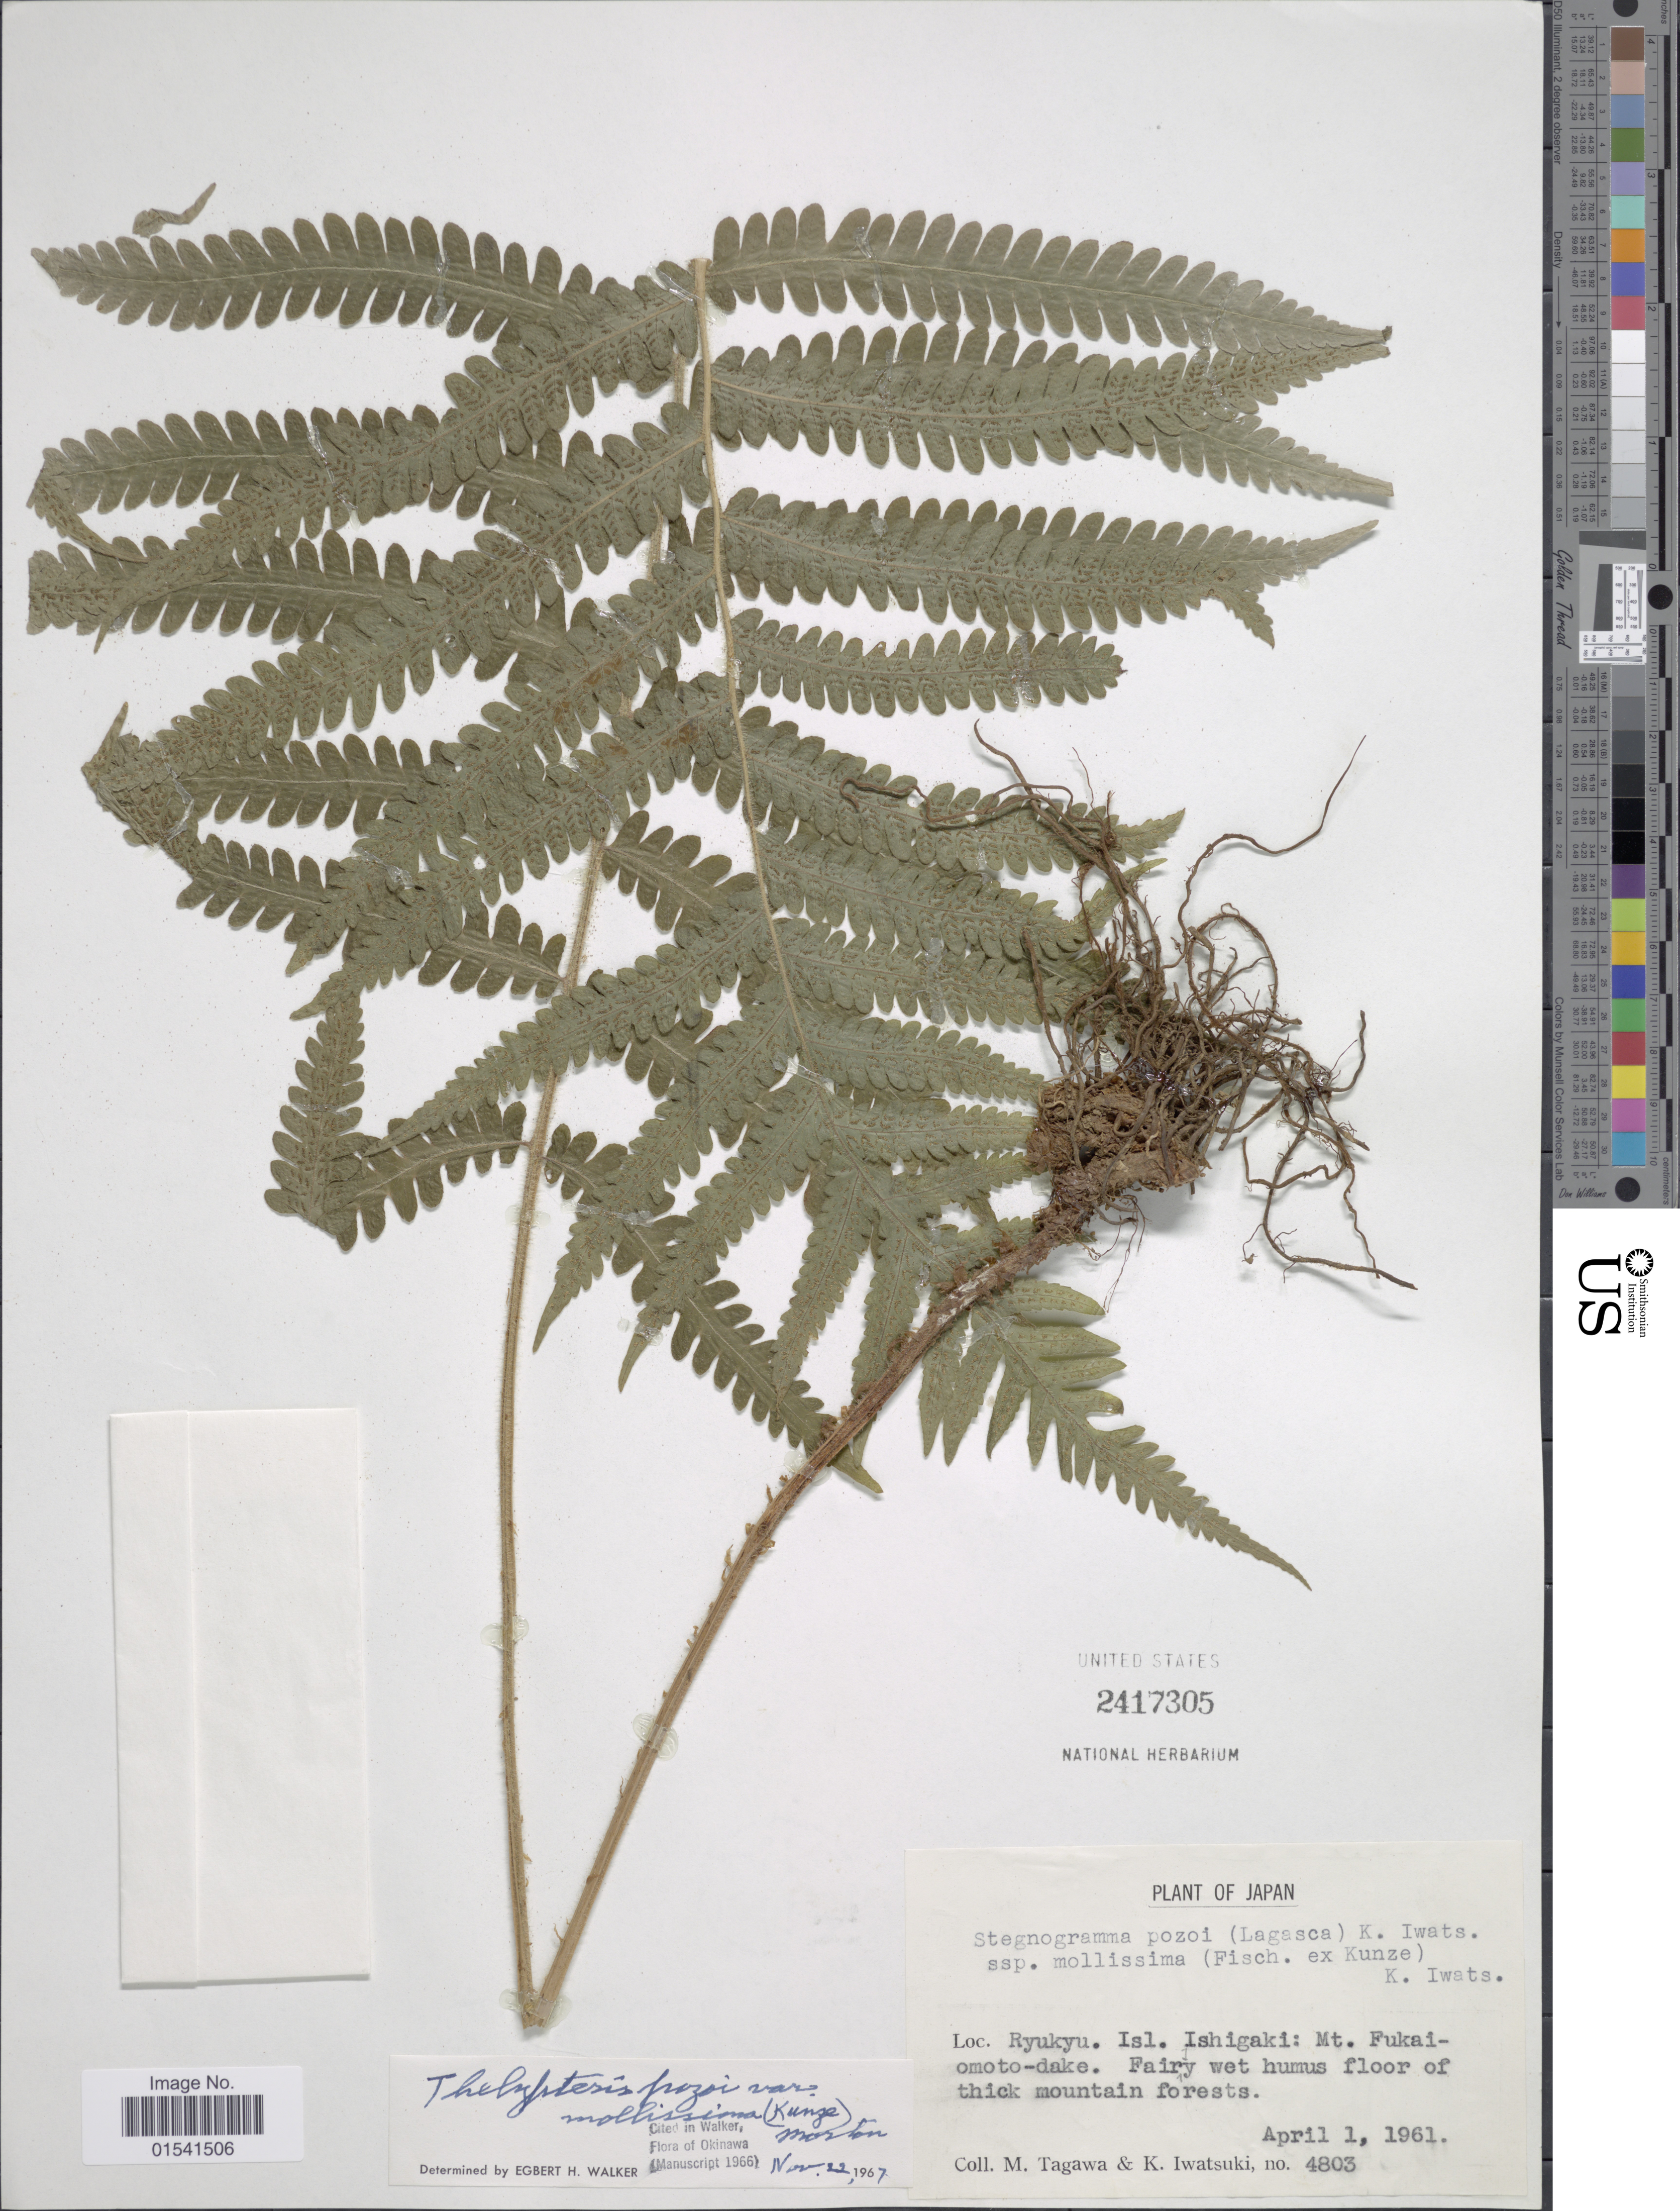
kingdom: Plantae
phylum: Tracheophyta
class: Polypodiopsida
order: Polypodiales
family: Thelypteridaceae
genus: Stegnogramma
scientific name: Stegnogramma mollissima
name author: (Fisch. ex Kunze) Fraser-Jenk.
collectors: M. Tagawa & K. Iwatsuki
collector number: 4803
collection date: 1961-04-01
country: Japan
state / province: Okinawa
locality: Ryukyu. Isl. Ishigaki: Mt Fukaiomoto-dake. fairy wet humus floor of thick mountain forests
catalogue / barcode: US 2417305